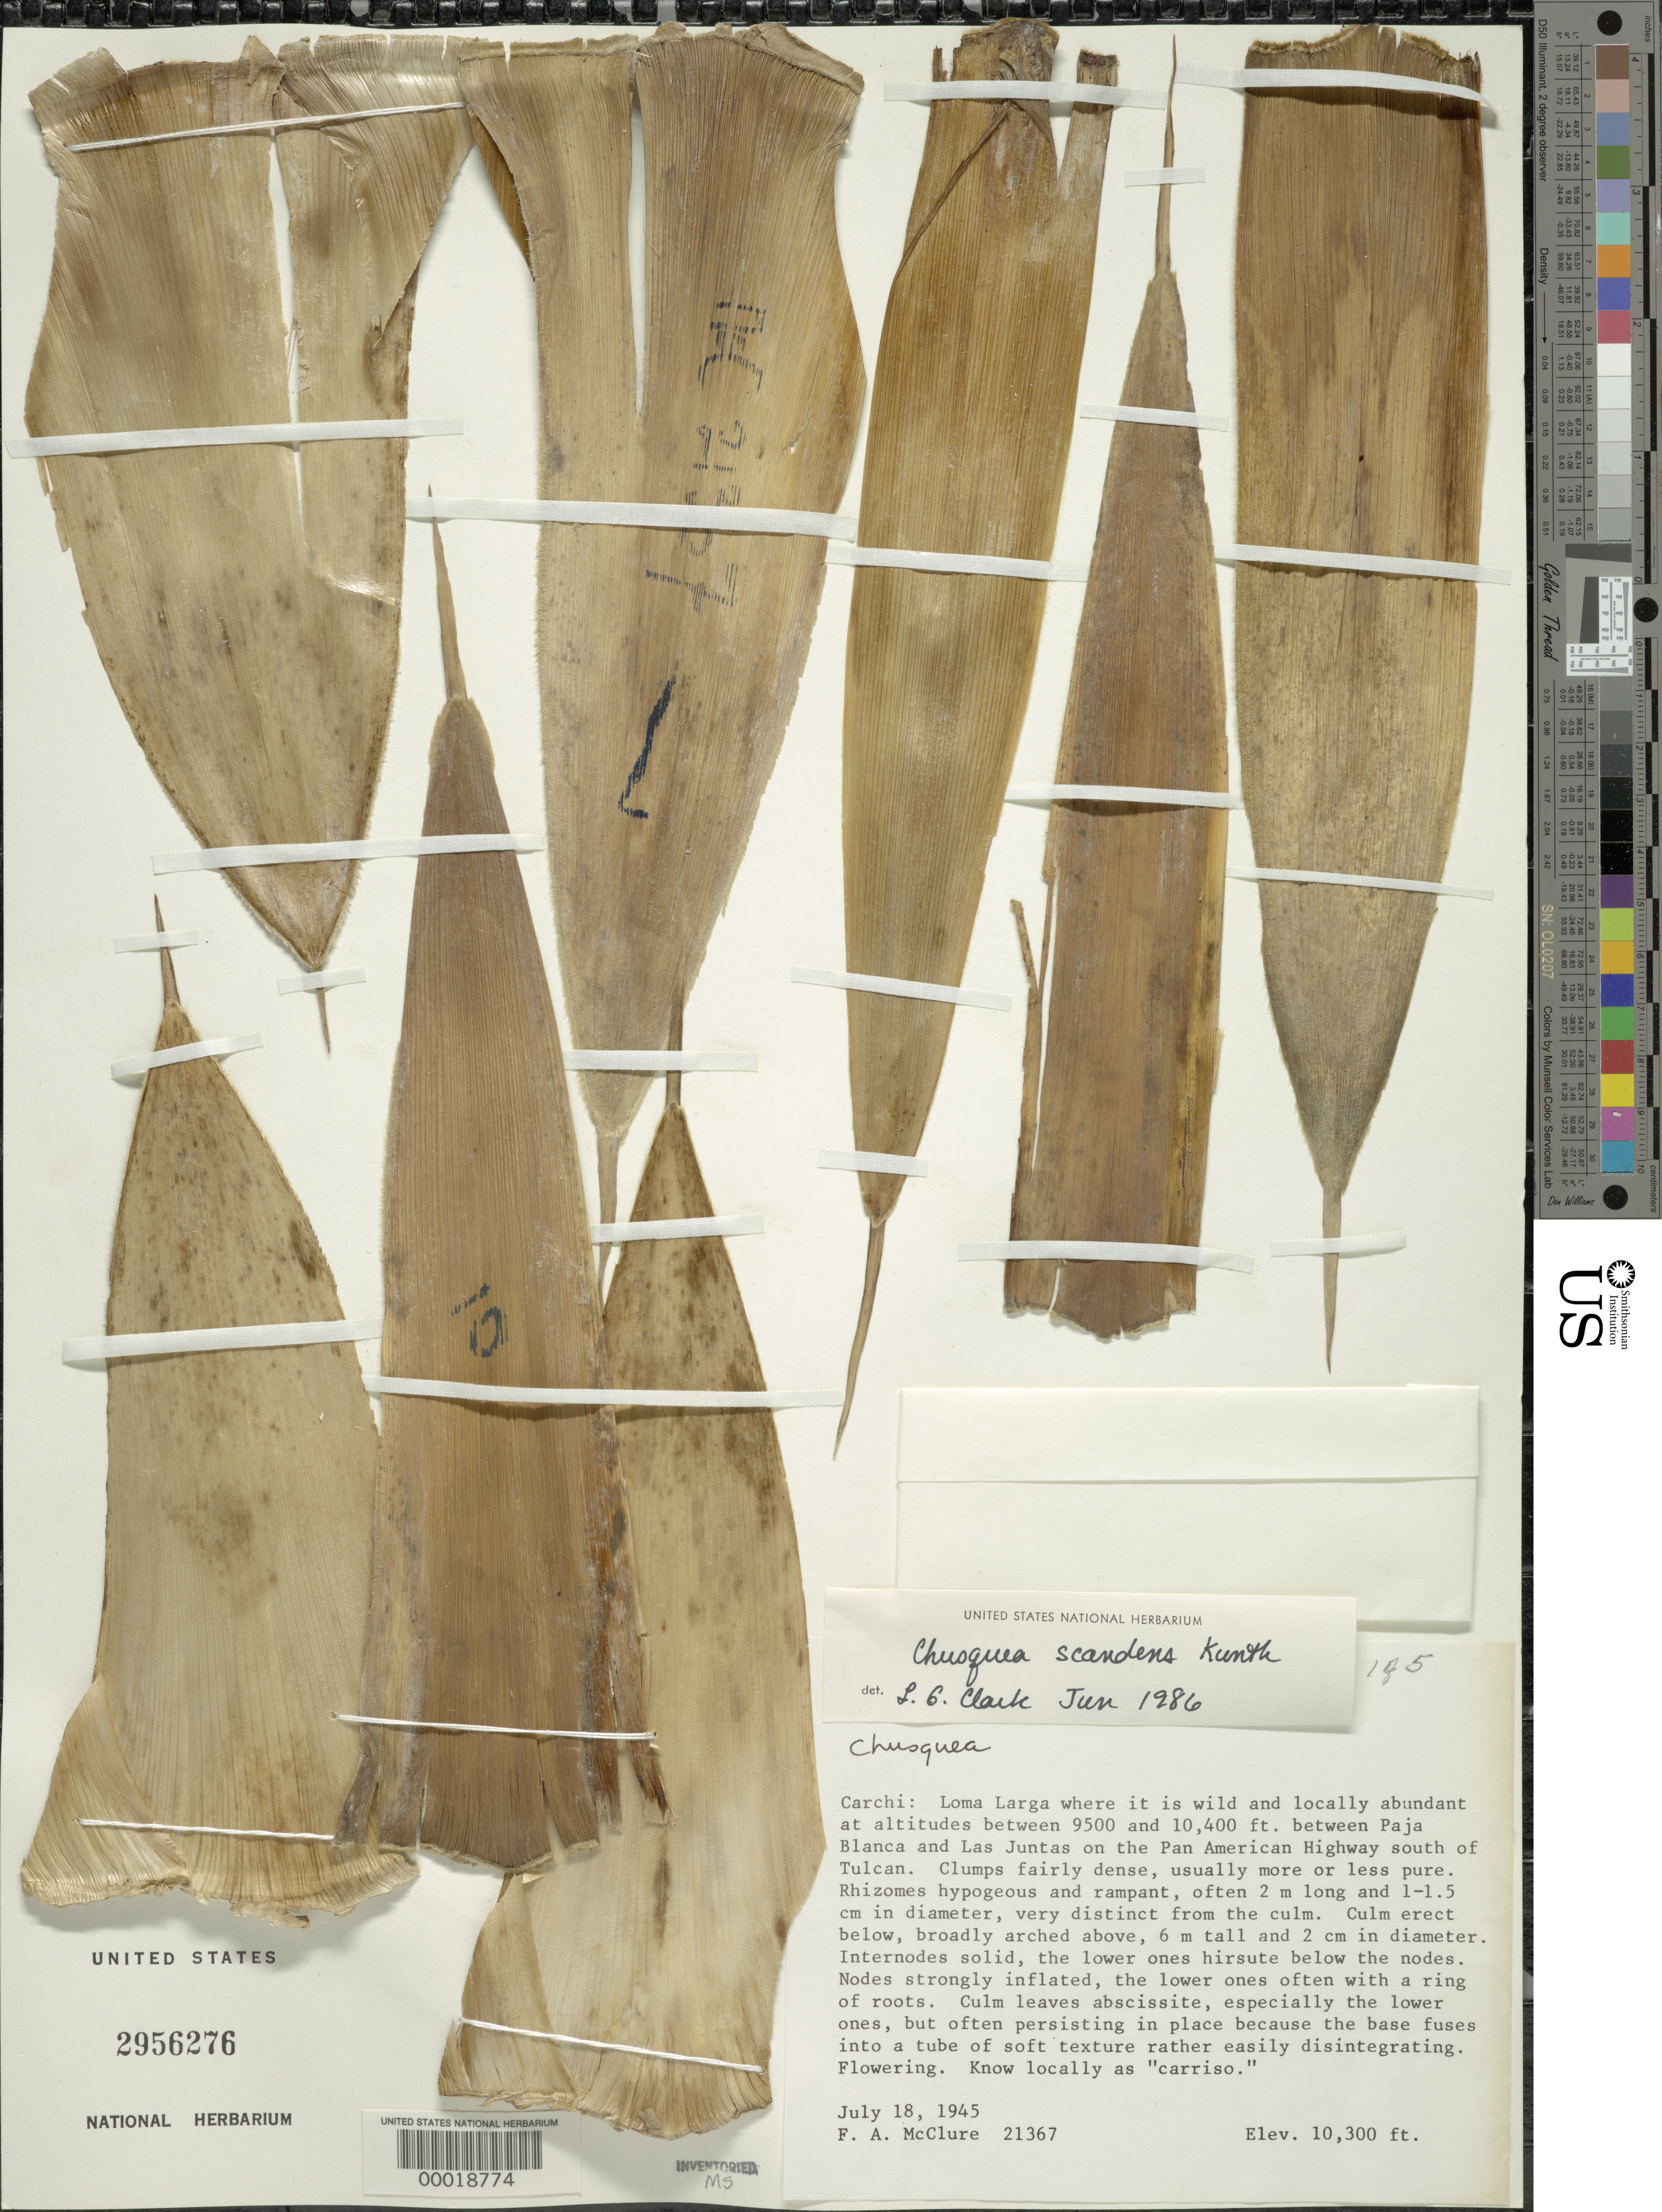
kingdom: Plantae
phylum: Tracheophyta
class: Liliopsida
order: Poales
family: Poaceae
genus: Chusquea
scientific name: Chusquea scandens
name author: Kunth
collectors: F. A. McClure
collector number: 21367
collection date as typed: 18 Jul 1945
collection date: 1945-07-18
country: Ecuador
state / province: Carchi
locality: Loma Larga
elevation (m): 3139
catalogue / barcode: US 2956276